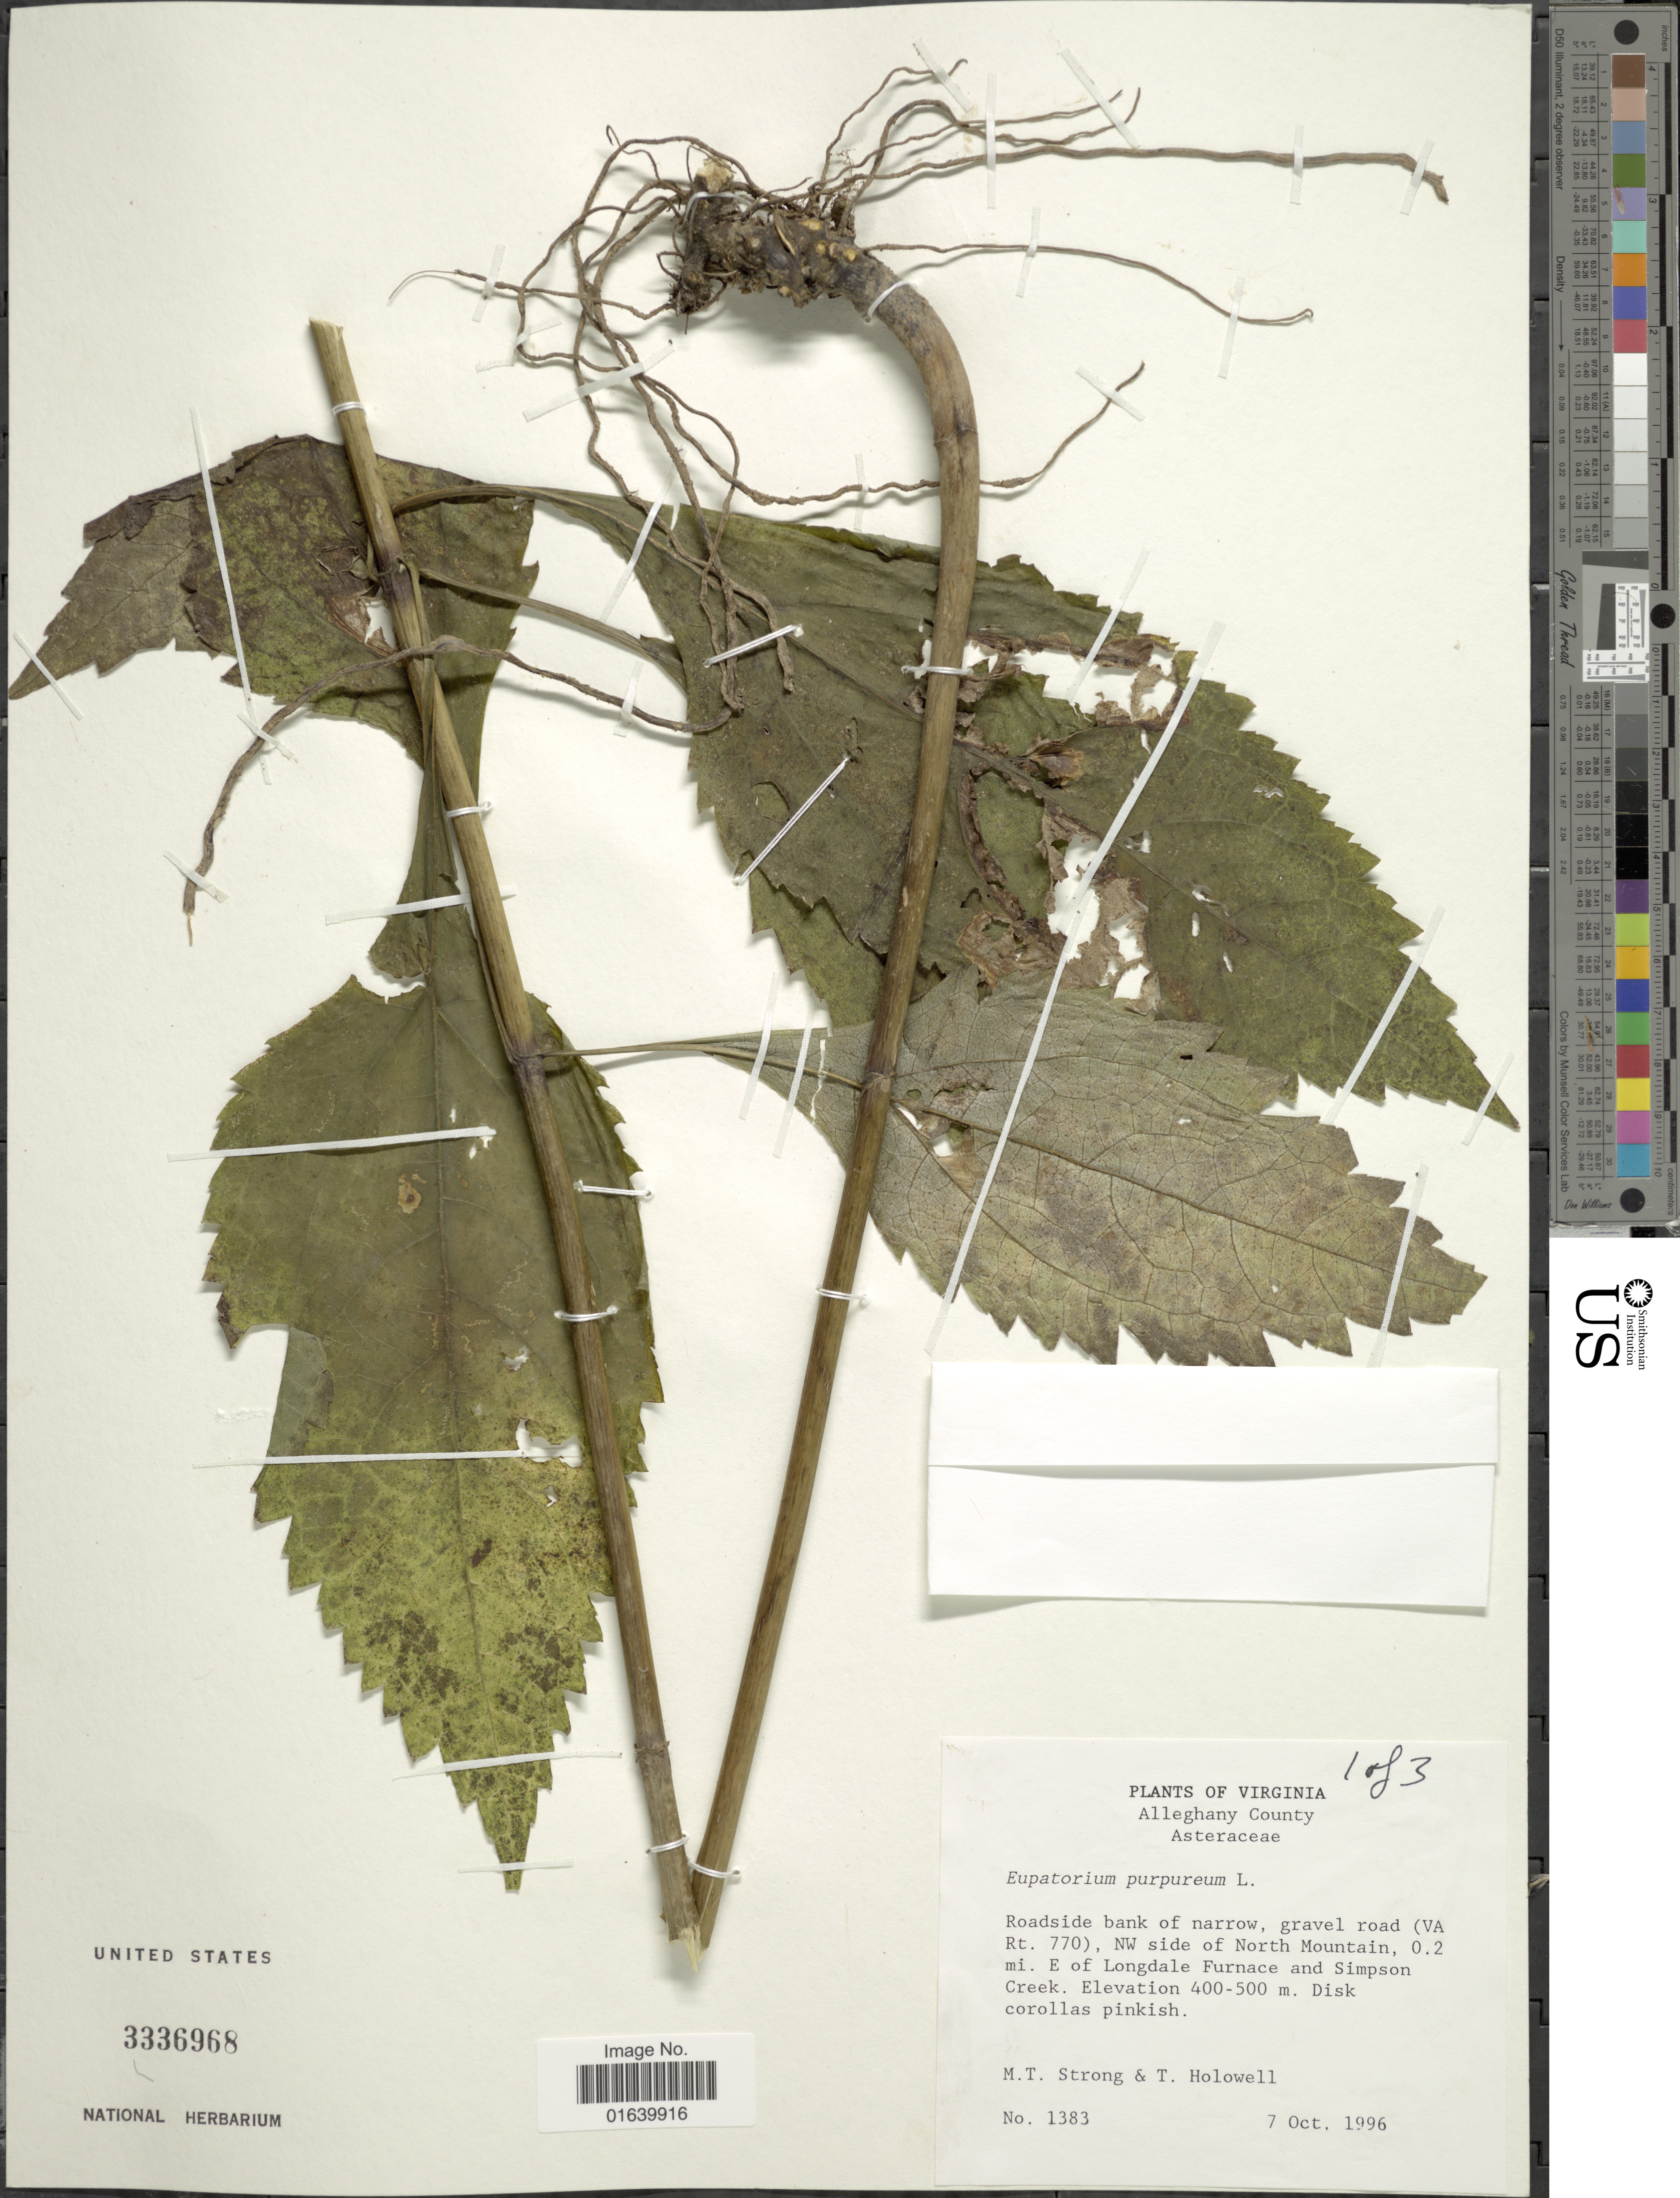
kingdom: Plantae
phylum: Tracheophyta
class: Magnoliopsida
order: Asterales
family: Asteraceae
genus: Eupatorium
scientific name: Eupatorium purpureum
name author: (L.) E.E. Lamont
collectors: M. T. Strong & T. Hollowell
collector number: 1383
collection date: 1996-10-07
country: United States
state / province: Virginia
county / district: Alleghany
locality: Virginia, Alleghany County, roadside bank of narrow, grvael road (VA Rt.770), NW side of North Mountains, 0.2 mi. E of Longdale Furnace and Simpson Creek.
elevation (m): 400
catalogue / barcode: US 3336968